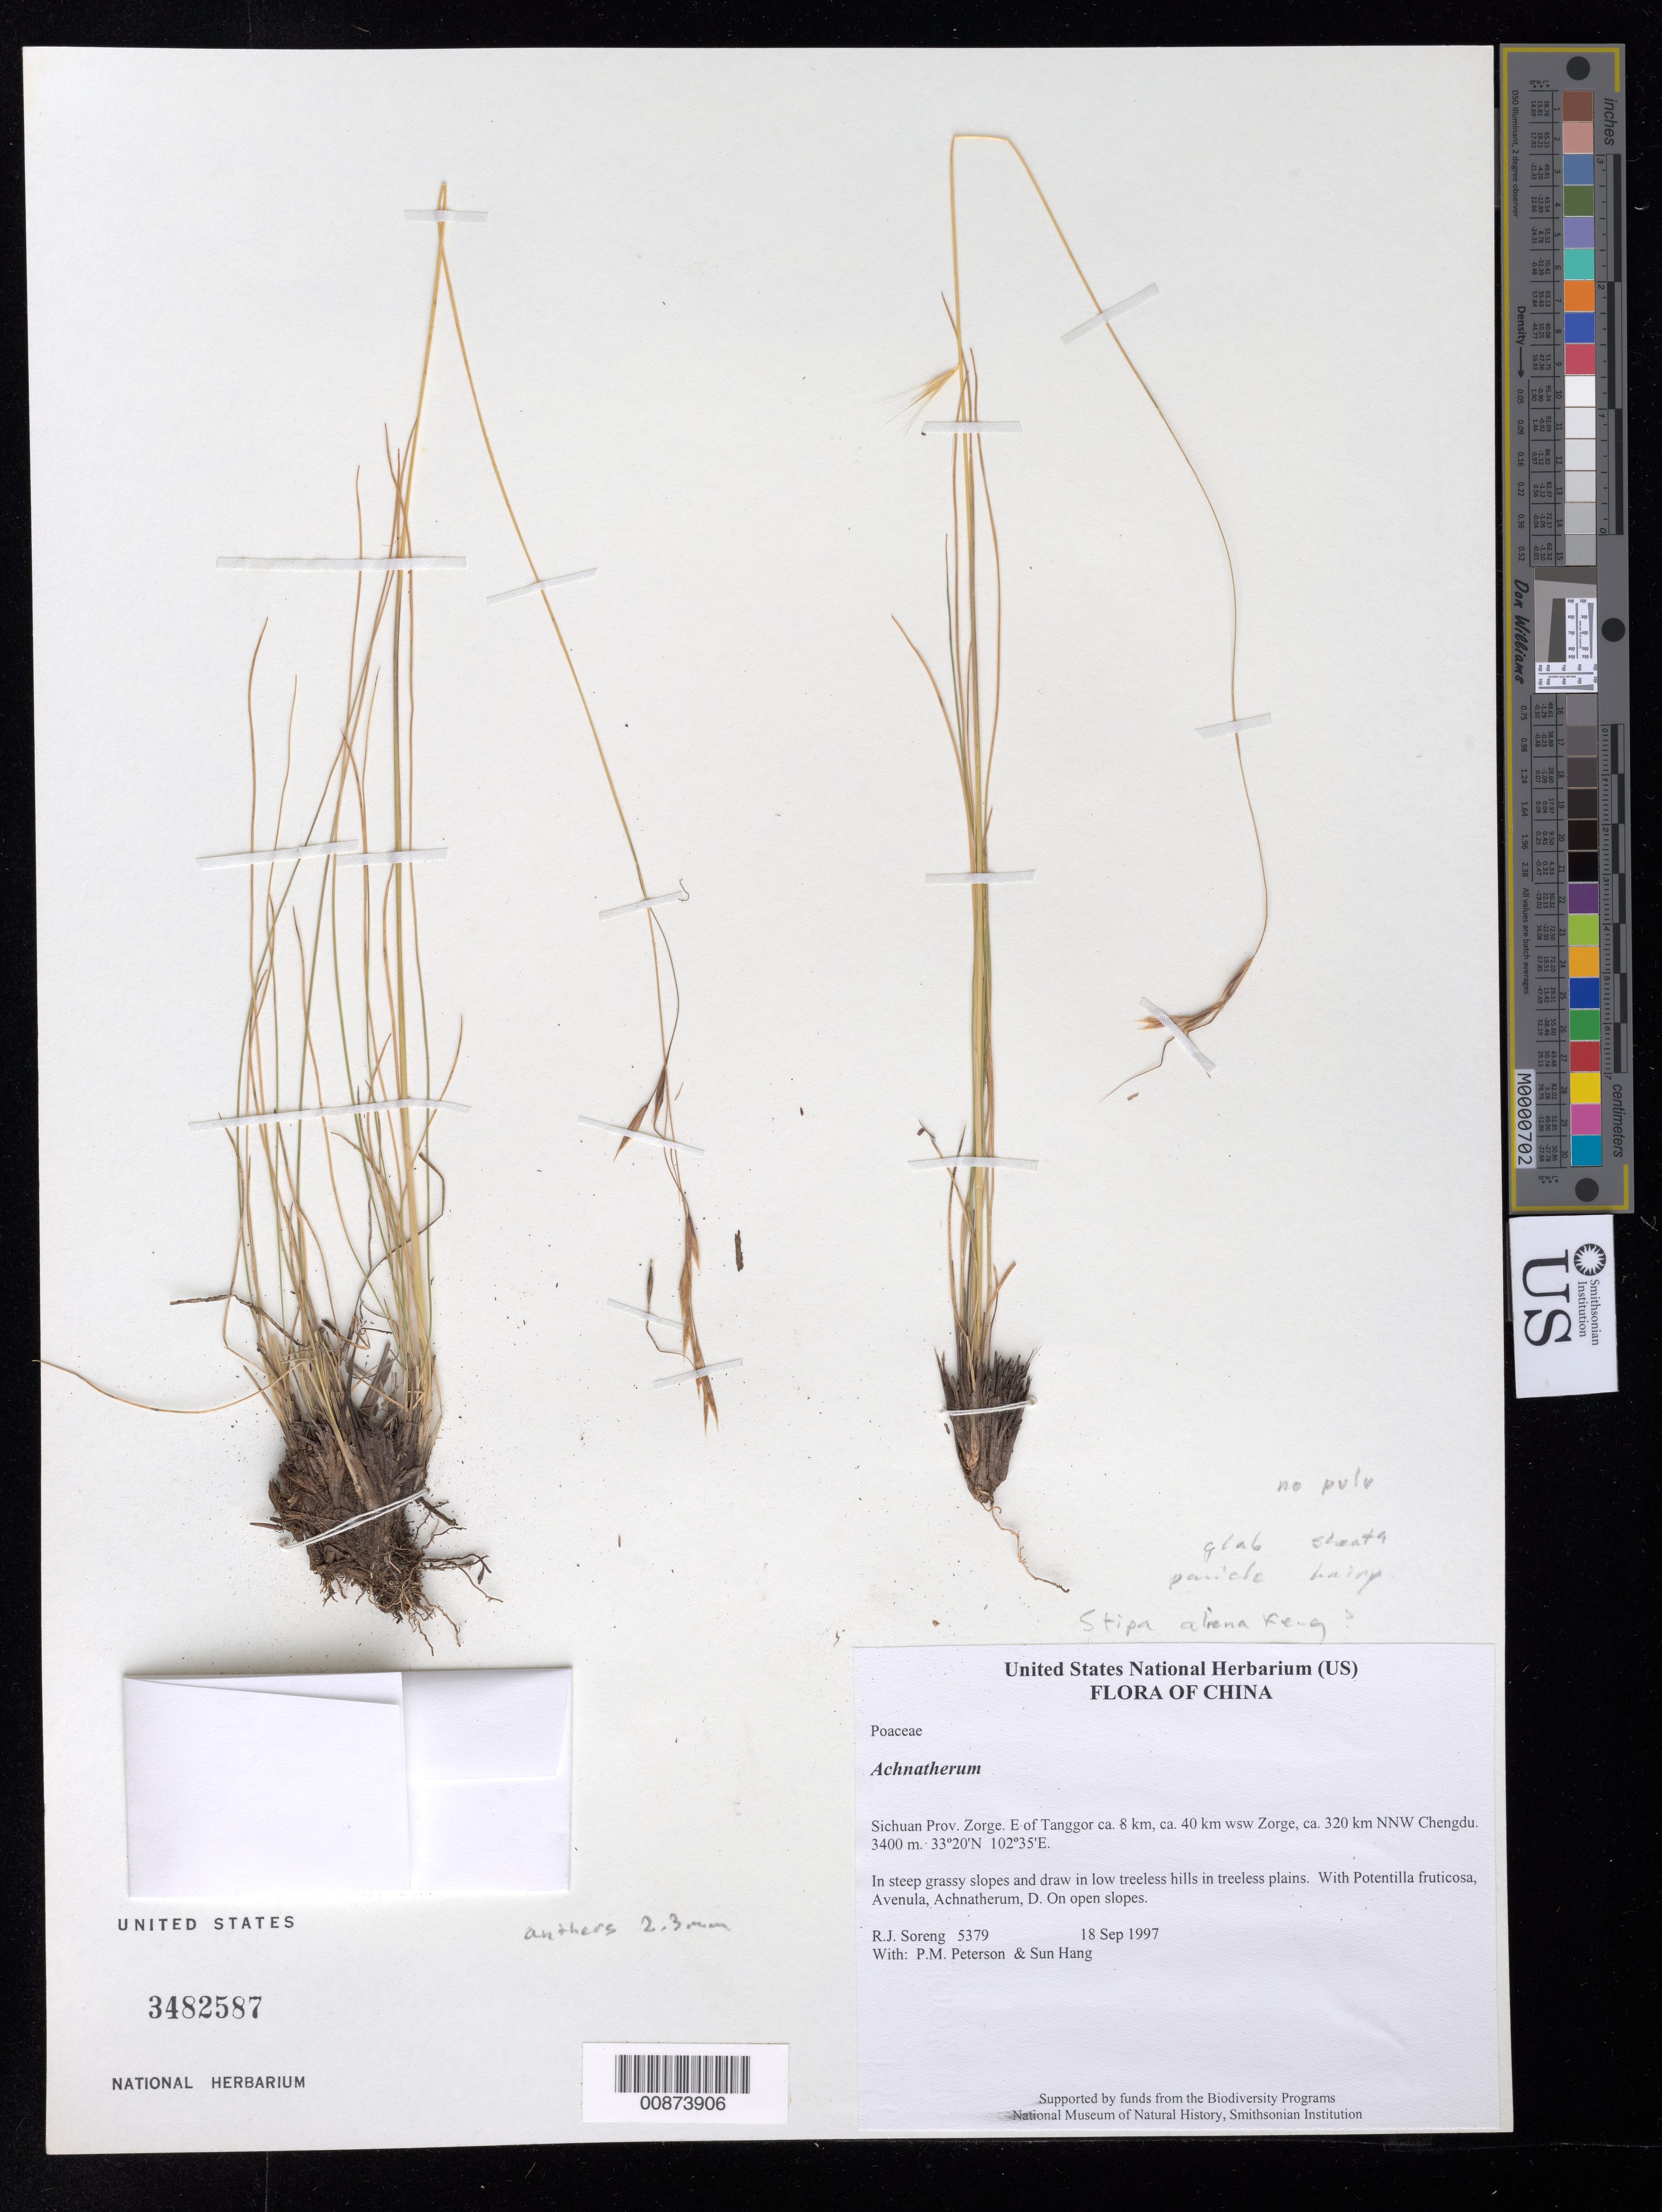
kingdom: Plantae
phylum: Tracheophyta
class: Liliopsida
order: Poales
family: Poaceae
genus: Stipa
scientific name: Stipa aliena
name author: Keng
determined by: Soreng, Robert J., Research Associate (BOT), Smithsonian Institution - National Museum of Natural History (UNITED STATES)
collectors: R. J. Soreng, P. M. Peterson & Sun Hang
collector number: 5379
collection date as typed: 18 Sep 1997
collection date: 1997-09-18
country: China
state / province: Sichuan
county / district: Zorge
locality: E of Tanggor ca. 8 km, ca. 40 km wsw Zorge, ca. 320 km NNW Chengdu.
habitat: In steep grassy slopes and draw in low treeless hills in treeless plains. With Potentilla fruticosa, Avenula, Achnatherum, D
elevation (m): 3400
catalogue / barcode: US 3482587